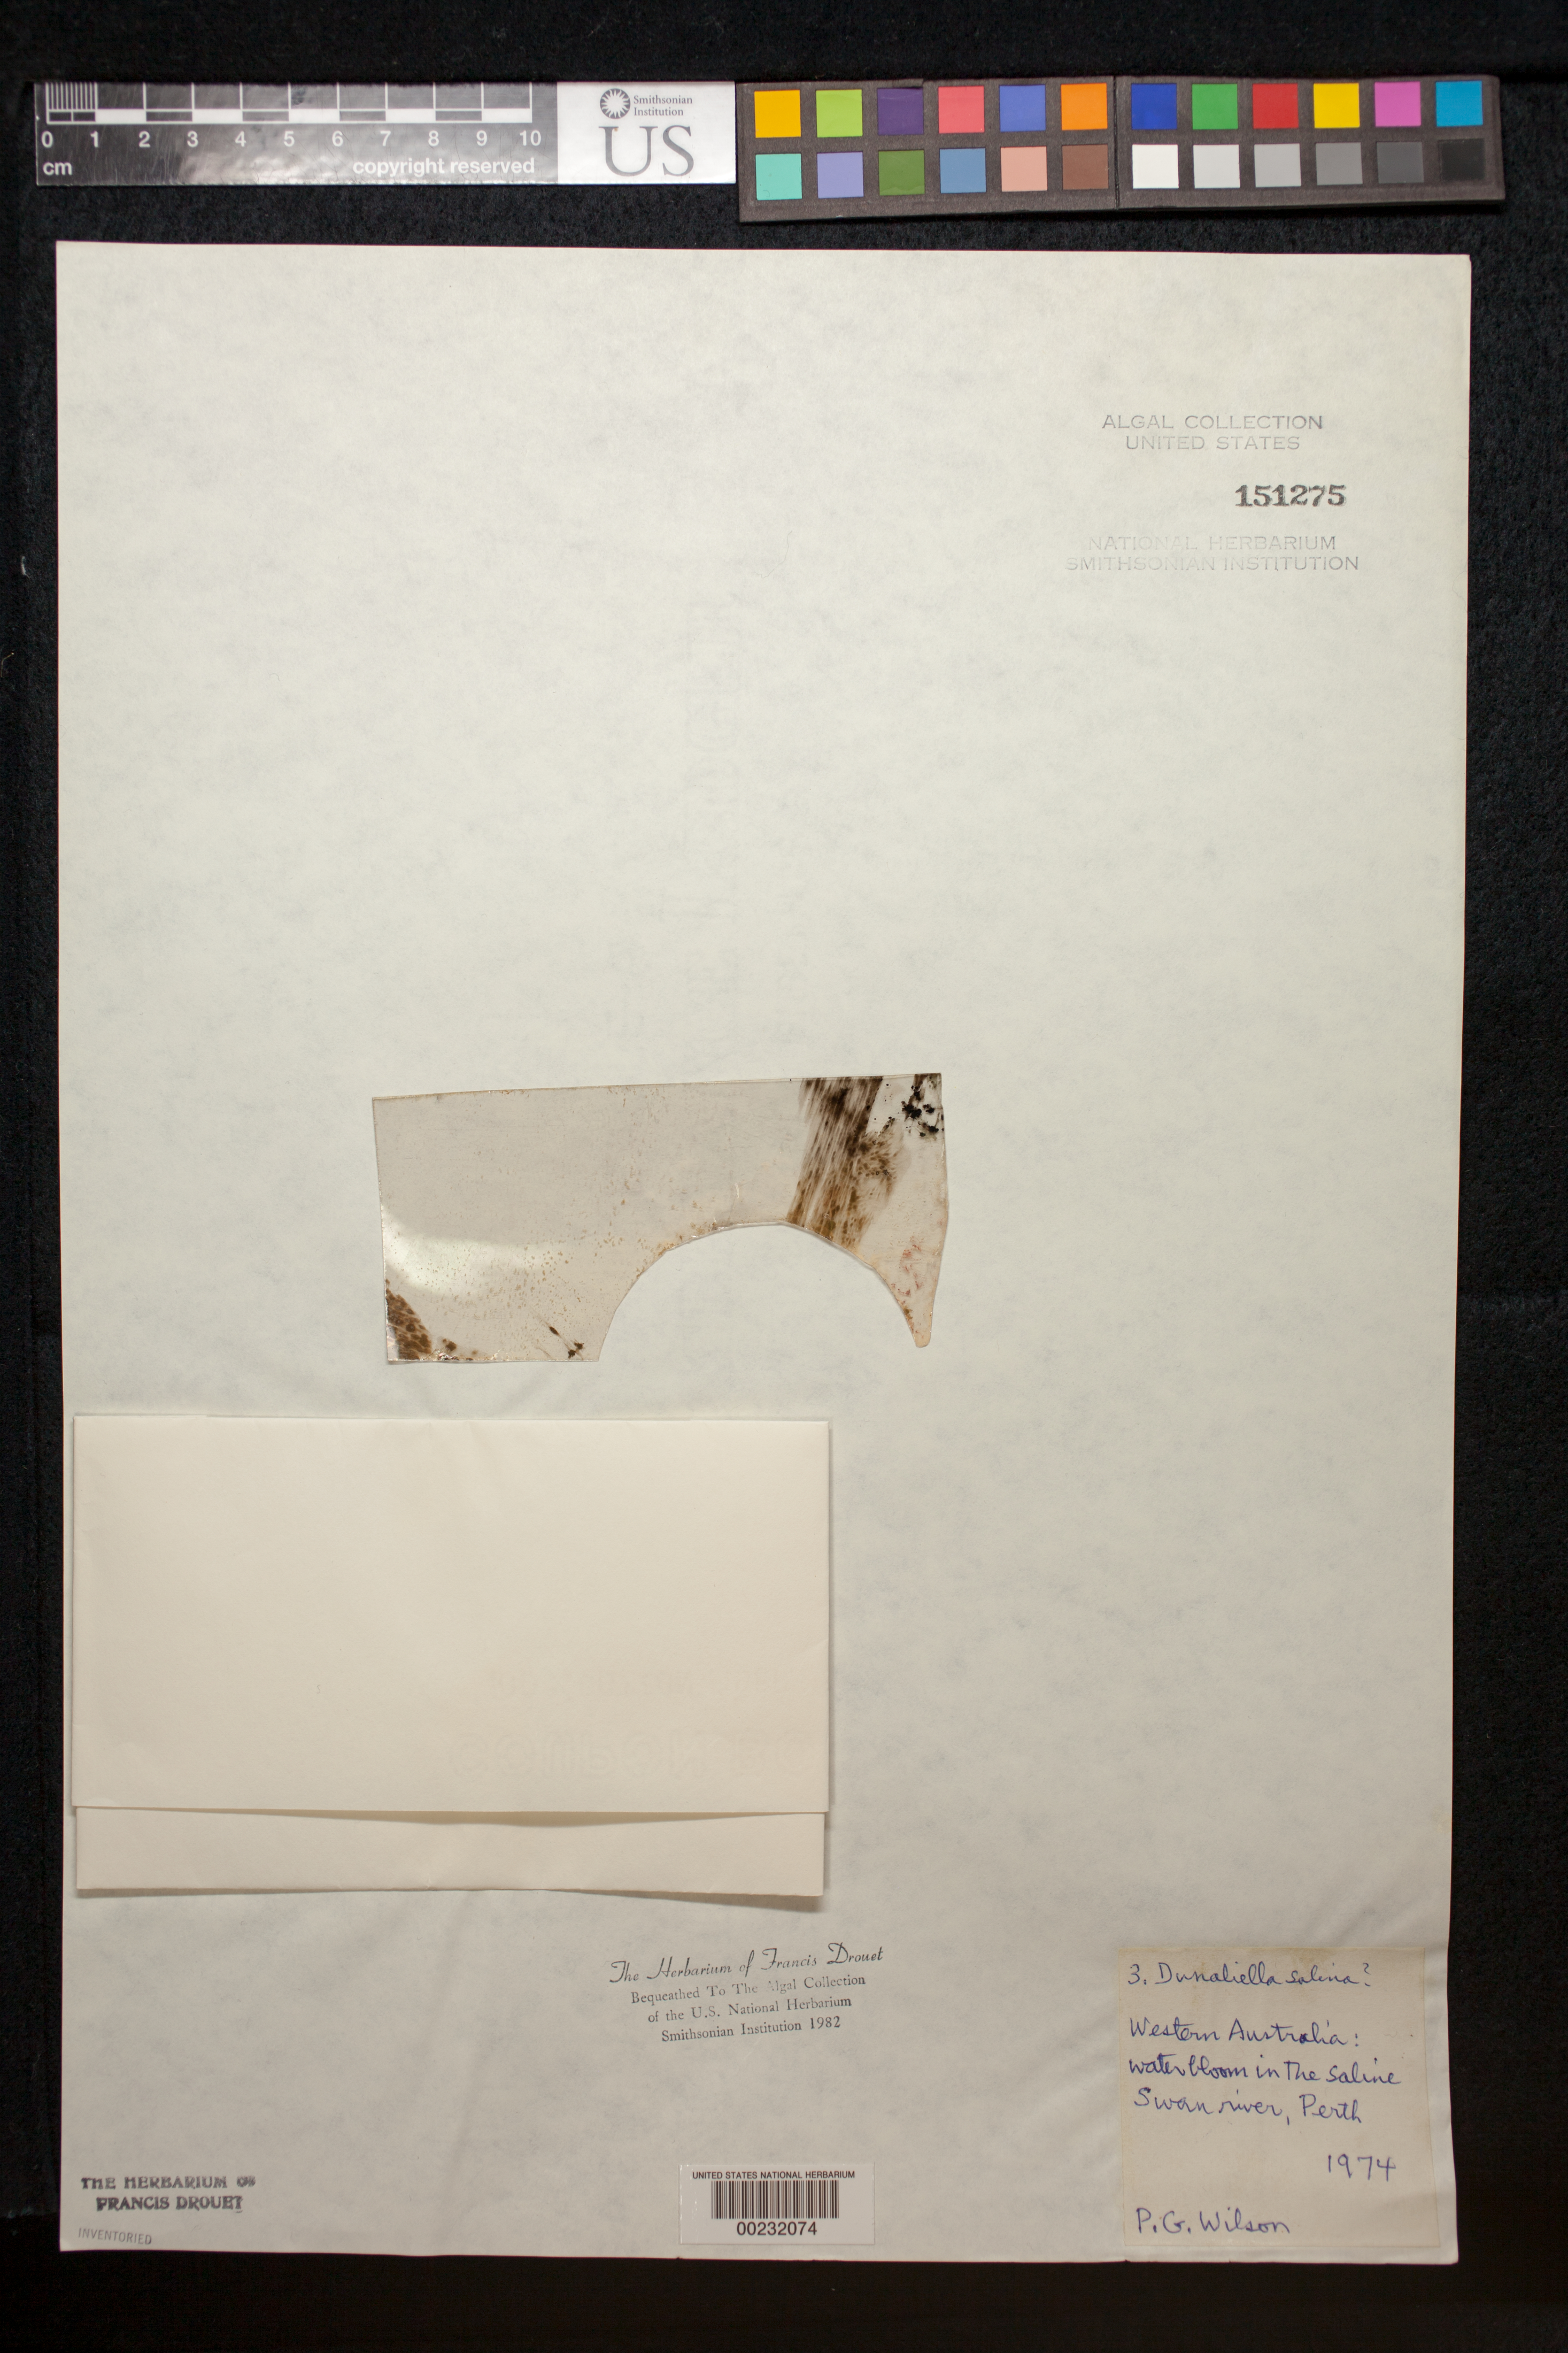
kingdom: Plantae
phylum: Chlorophyta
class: Chlorophyceae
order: Volvocales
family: Dunaliellaceae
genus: Dunaliella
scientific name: Dunaliella salina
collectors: P. G. Wilson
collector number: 3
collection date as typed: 1974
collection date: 1974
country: Australia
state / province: Western Australia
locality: Swan River, Perth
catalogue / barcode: US 151275